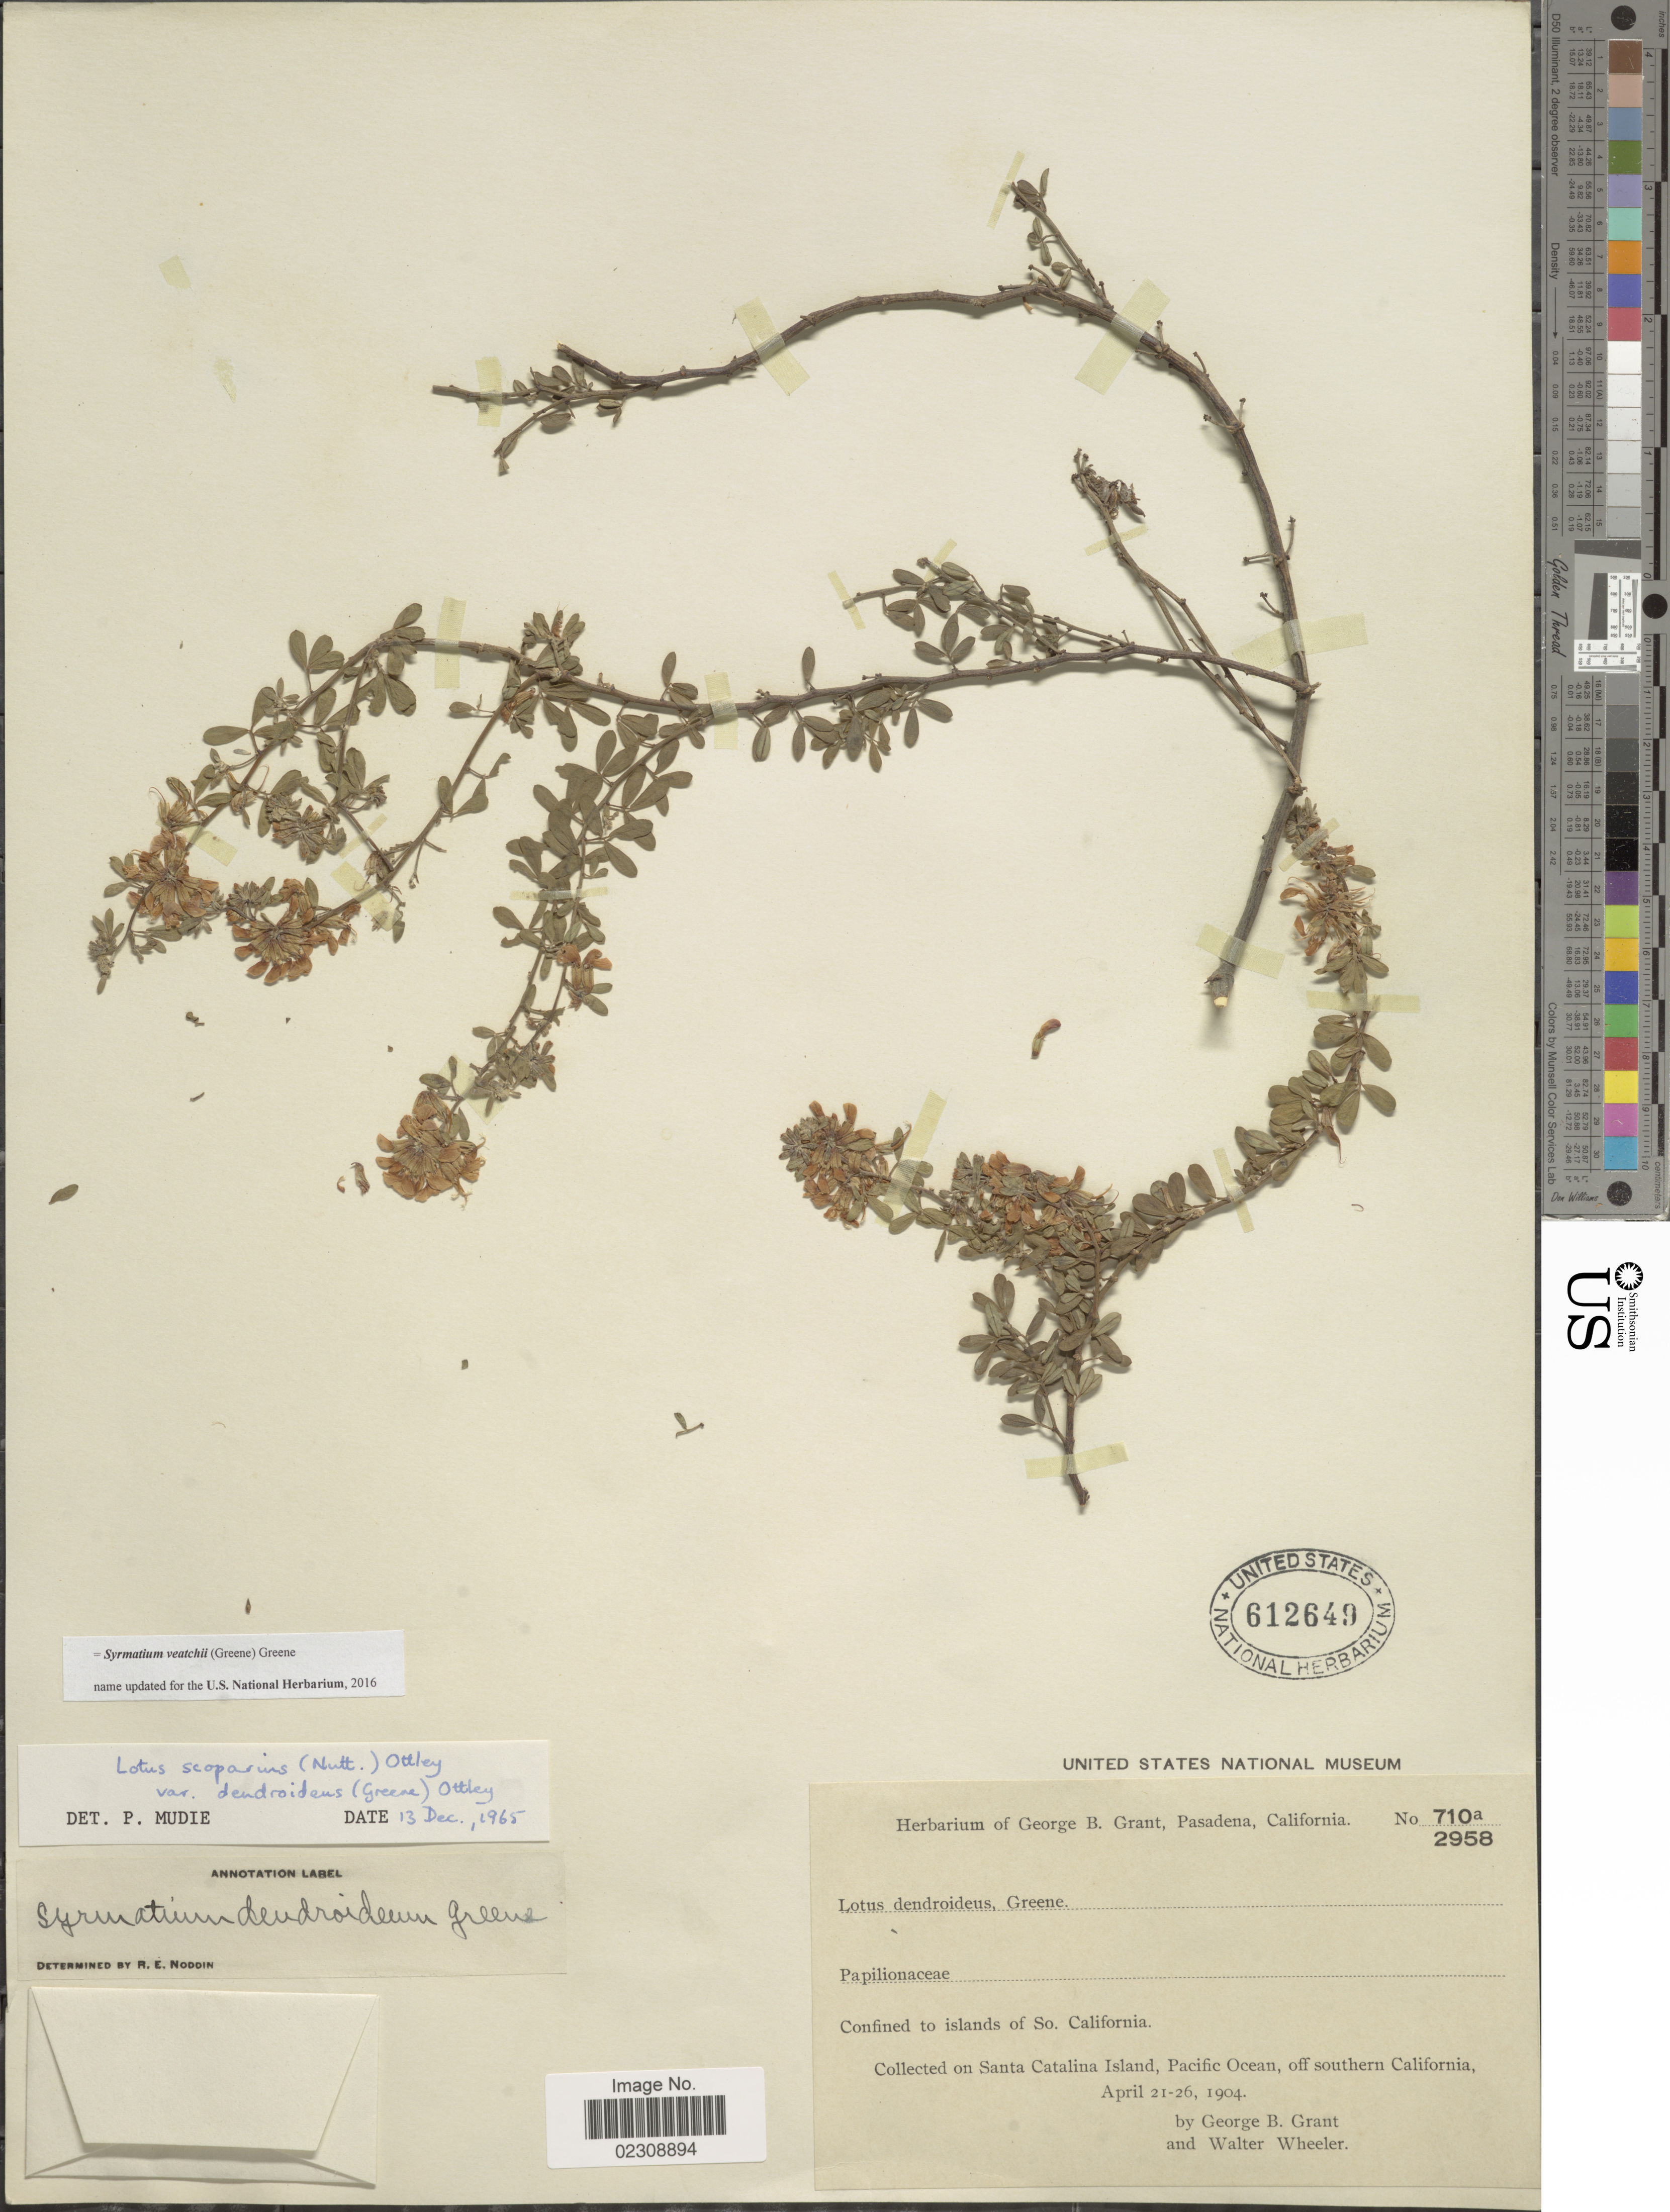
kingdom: Plantae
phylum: Tracheophyta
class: Magnoliopsida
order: Fabales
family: Fabaceae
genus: Syrmatium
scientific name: Syrmatium veatchii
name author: (Greene) Greene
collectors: G. Grant & W. Wheeler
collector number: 710a/2958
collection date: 1904-04-21/1904-04-26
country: United States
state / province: California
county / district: Los Angeles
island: Santa Catalina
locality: Santa Catalina Island, Pacific Ocean, off southern California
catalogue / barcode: US 612649